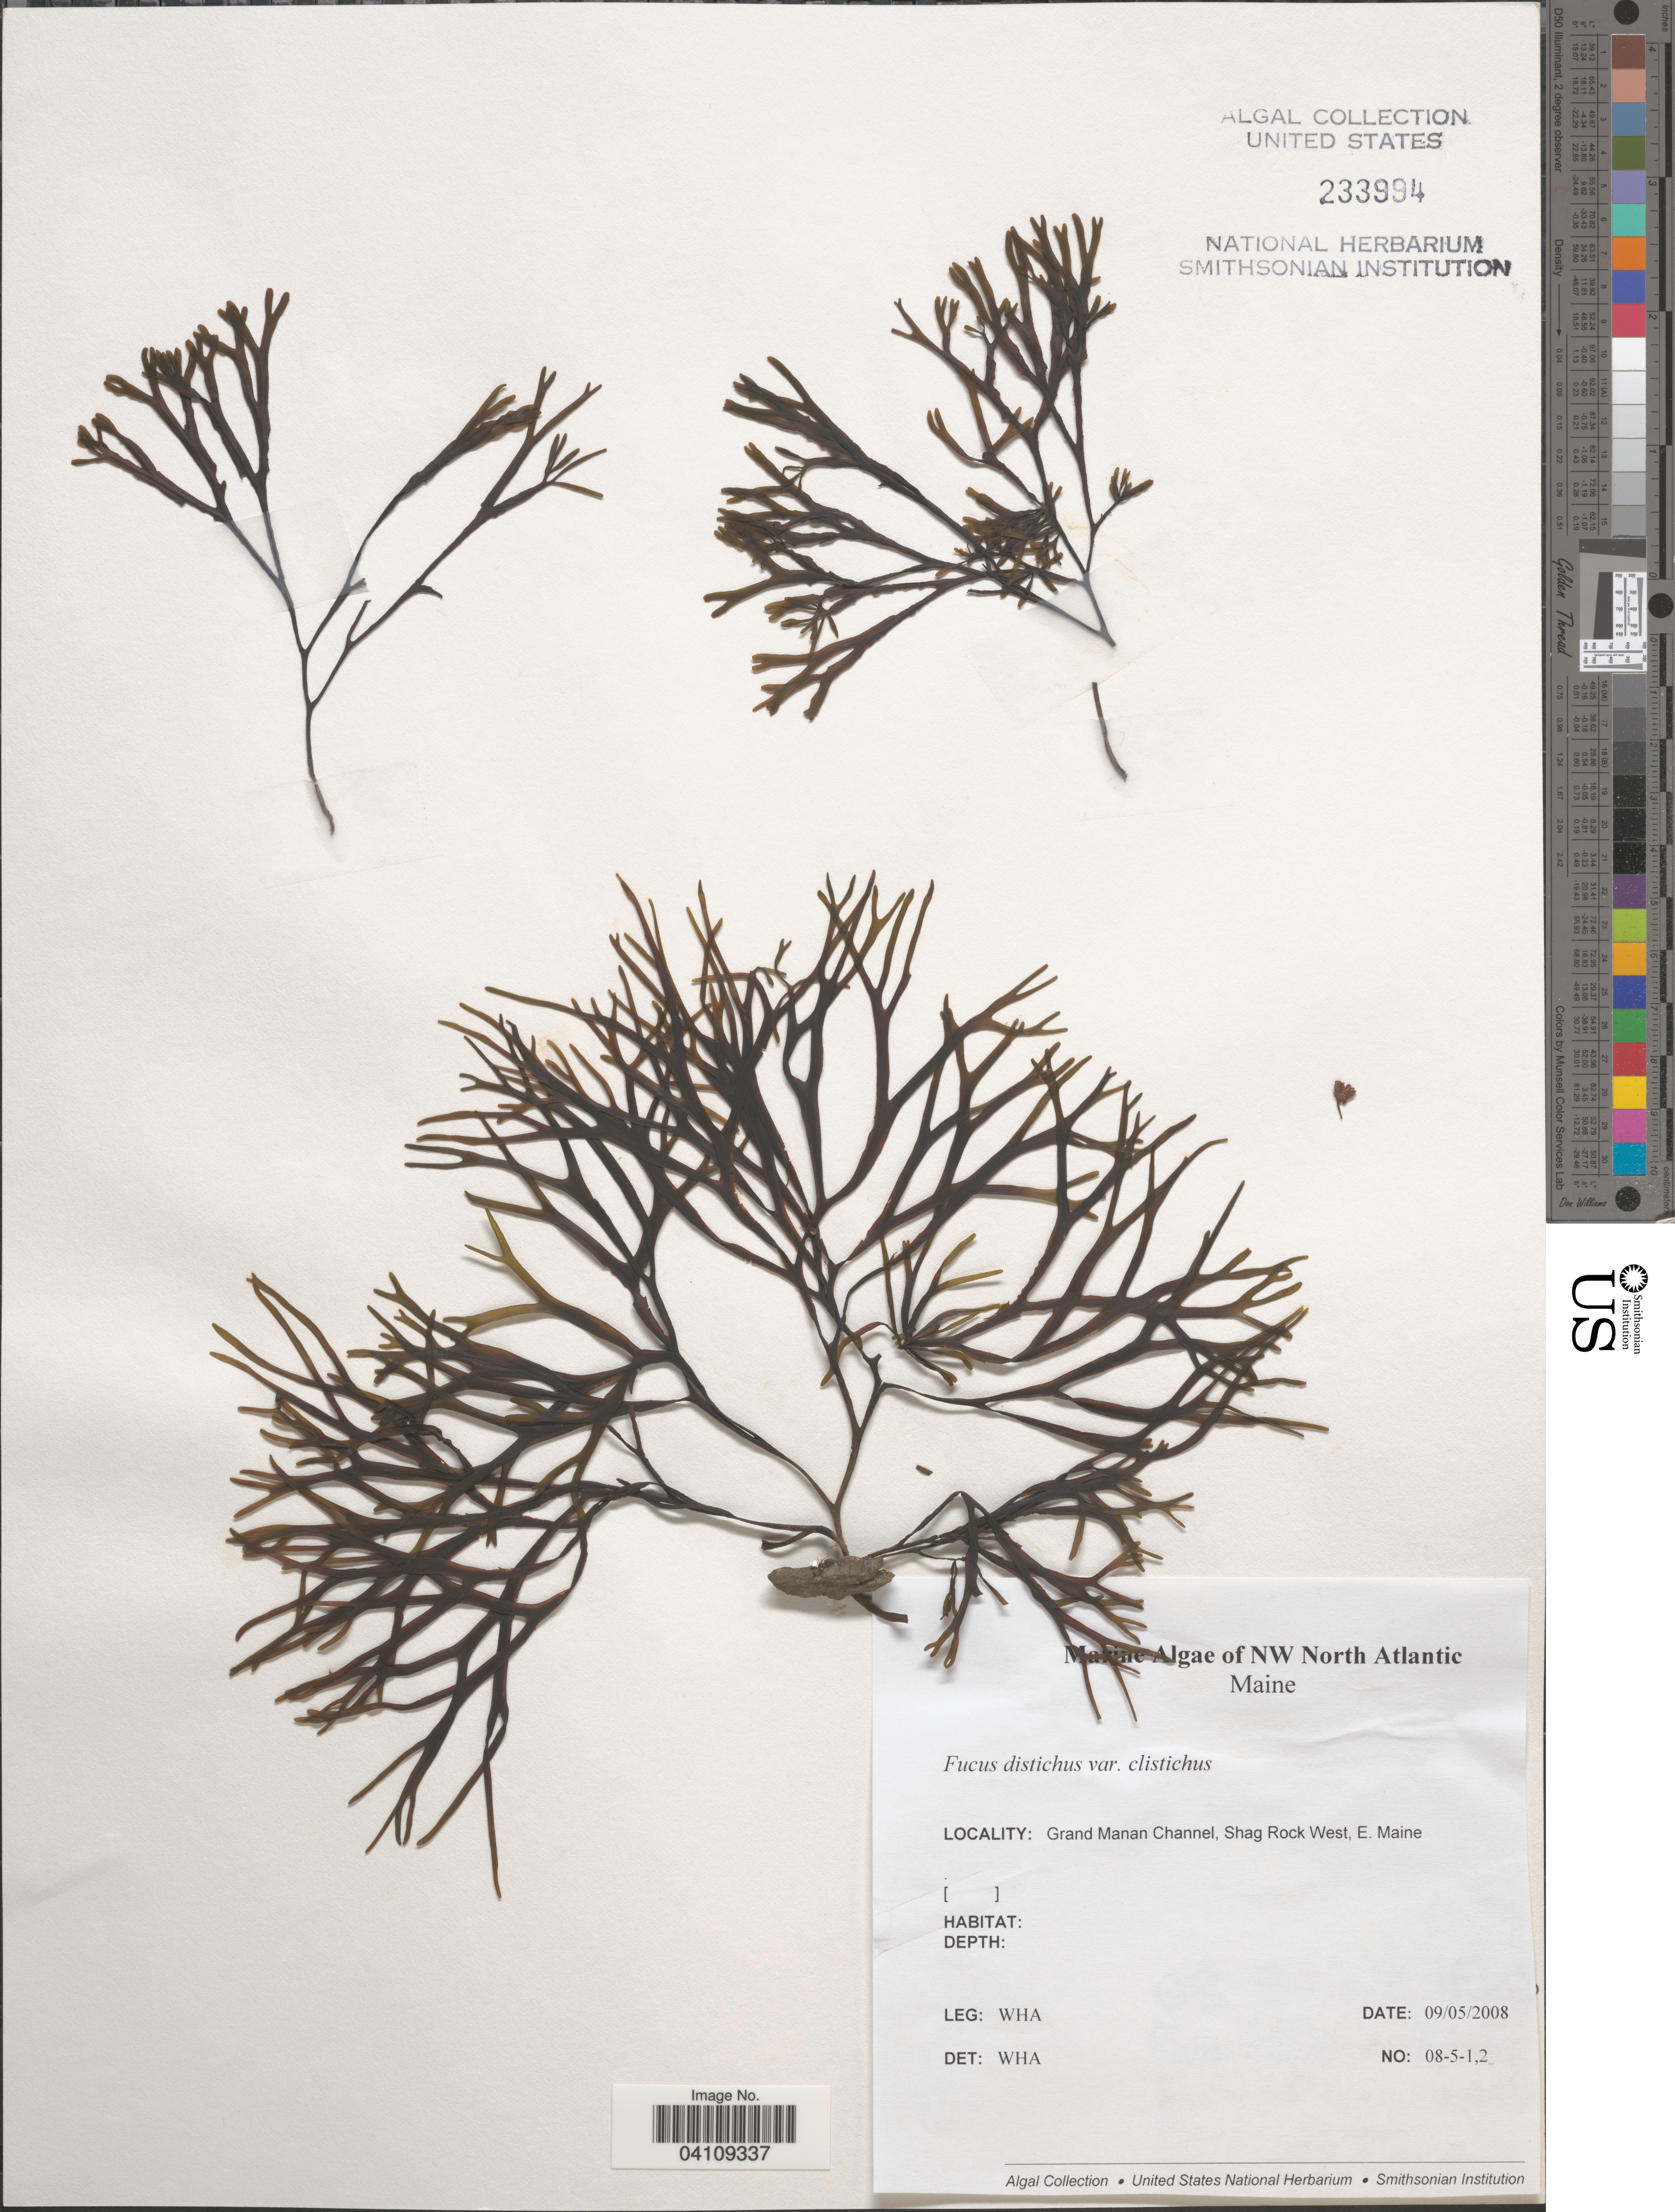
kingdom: Chromista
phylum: Ochrophyta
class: Phaeophyceae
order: Fucales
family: Fucaceae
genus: Fucus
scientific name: Fucus distichus var. clistichus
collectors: W. H. Adey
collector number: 08-5-1,2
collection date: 2008-05-09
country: United States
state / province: Maine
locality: NW North Atlantic. Grand Manan Channel, Shag Rock West, E. Maine.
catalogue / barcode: US 233994